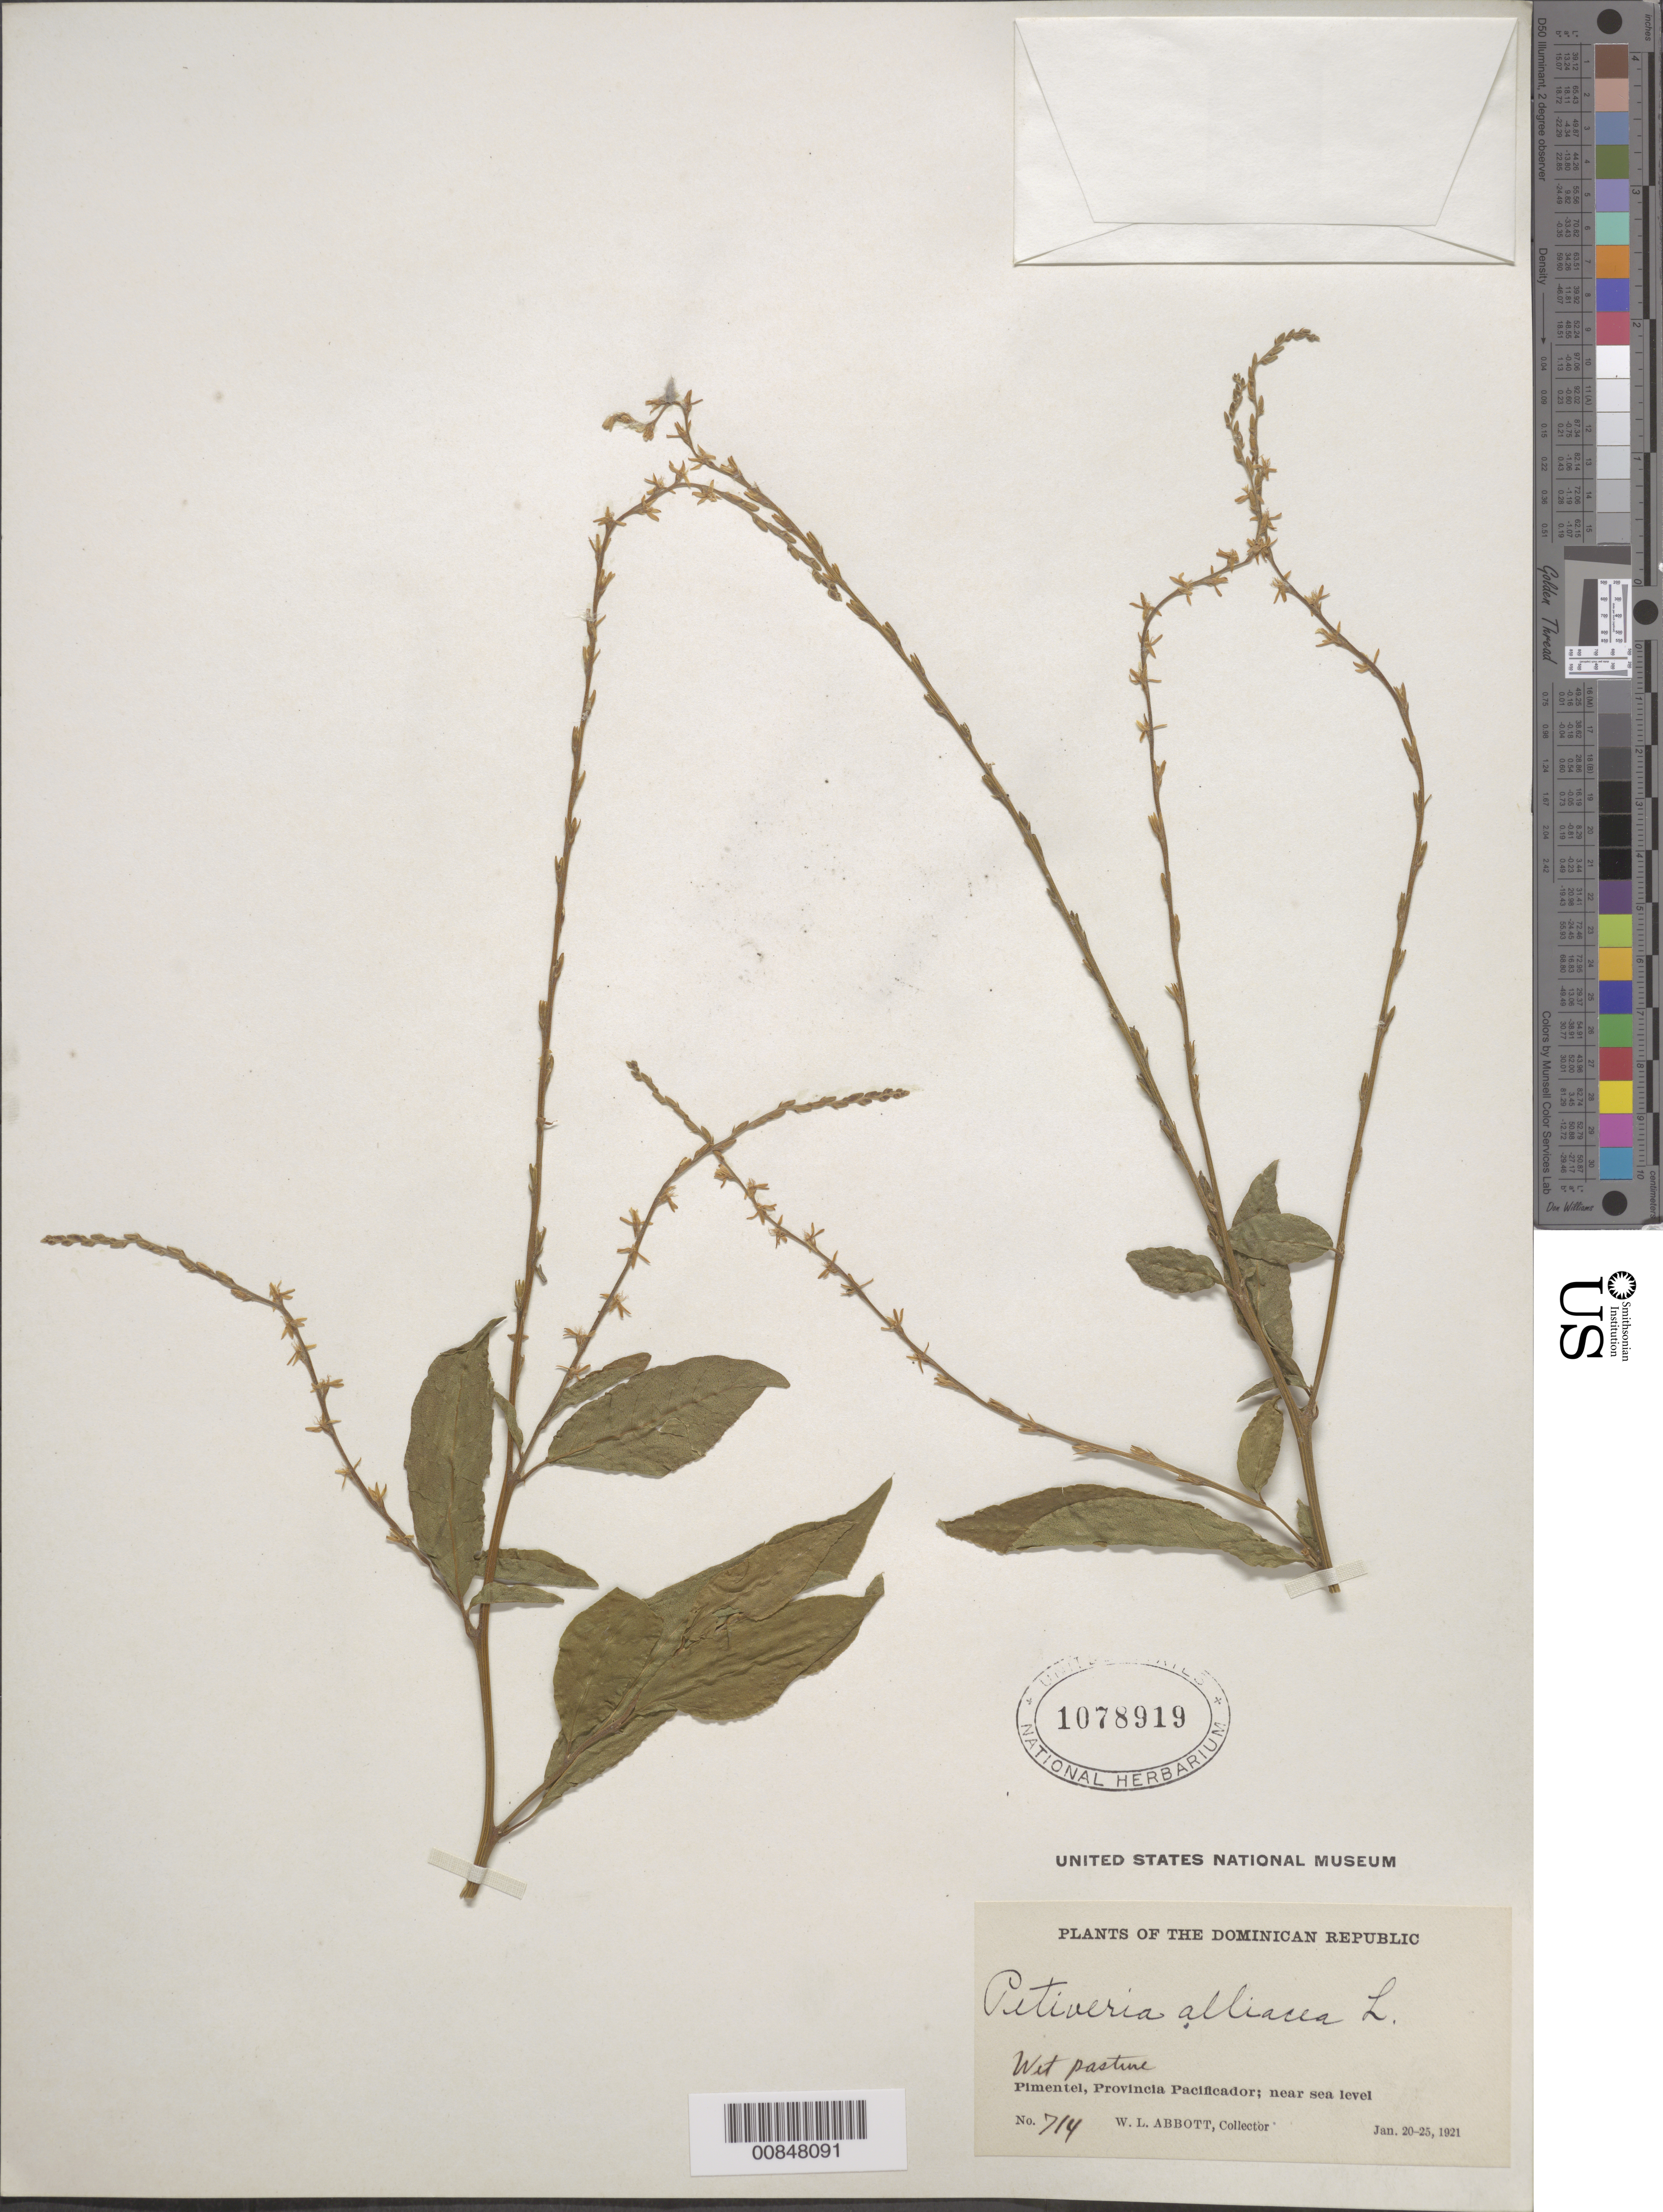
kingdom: Plantae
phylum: Tracheophyta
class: Magnoliopsida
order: Caryophyllales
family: Phytolaccaceae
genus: Petiveria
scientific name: Petiveria alliacea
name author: L.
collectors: W. L. Abbott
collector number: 714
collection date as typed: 20 Jan 1921 to 25 Jan 1921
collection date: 1921-01-20/1921-01-25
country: Dominican Republic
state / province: Duarte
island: Hispaniola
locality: Pimentel, Provincia Pacificador (obsolete).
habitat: Wet pasture.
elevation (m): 0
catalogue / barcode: US 1078919